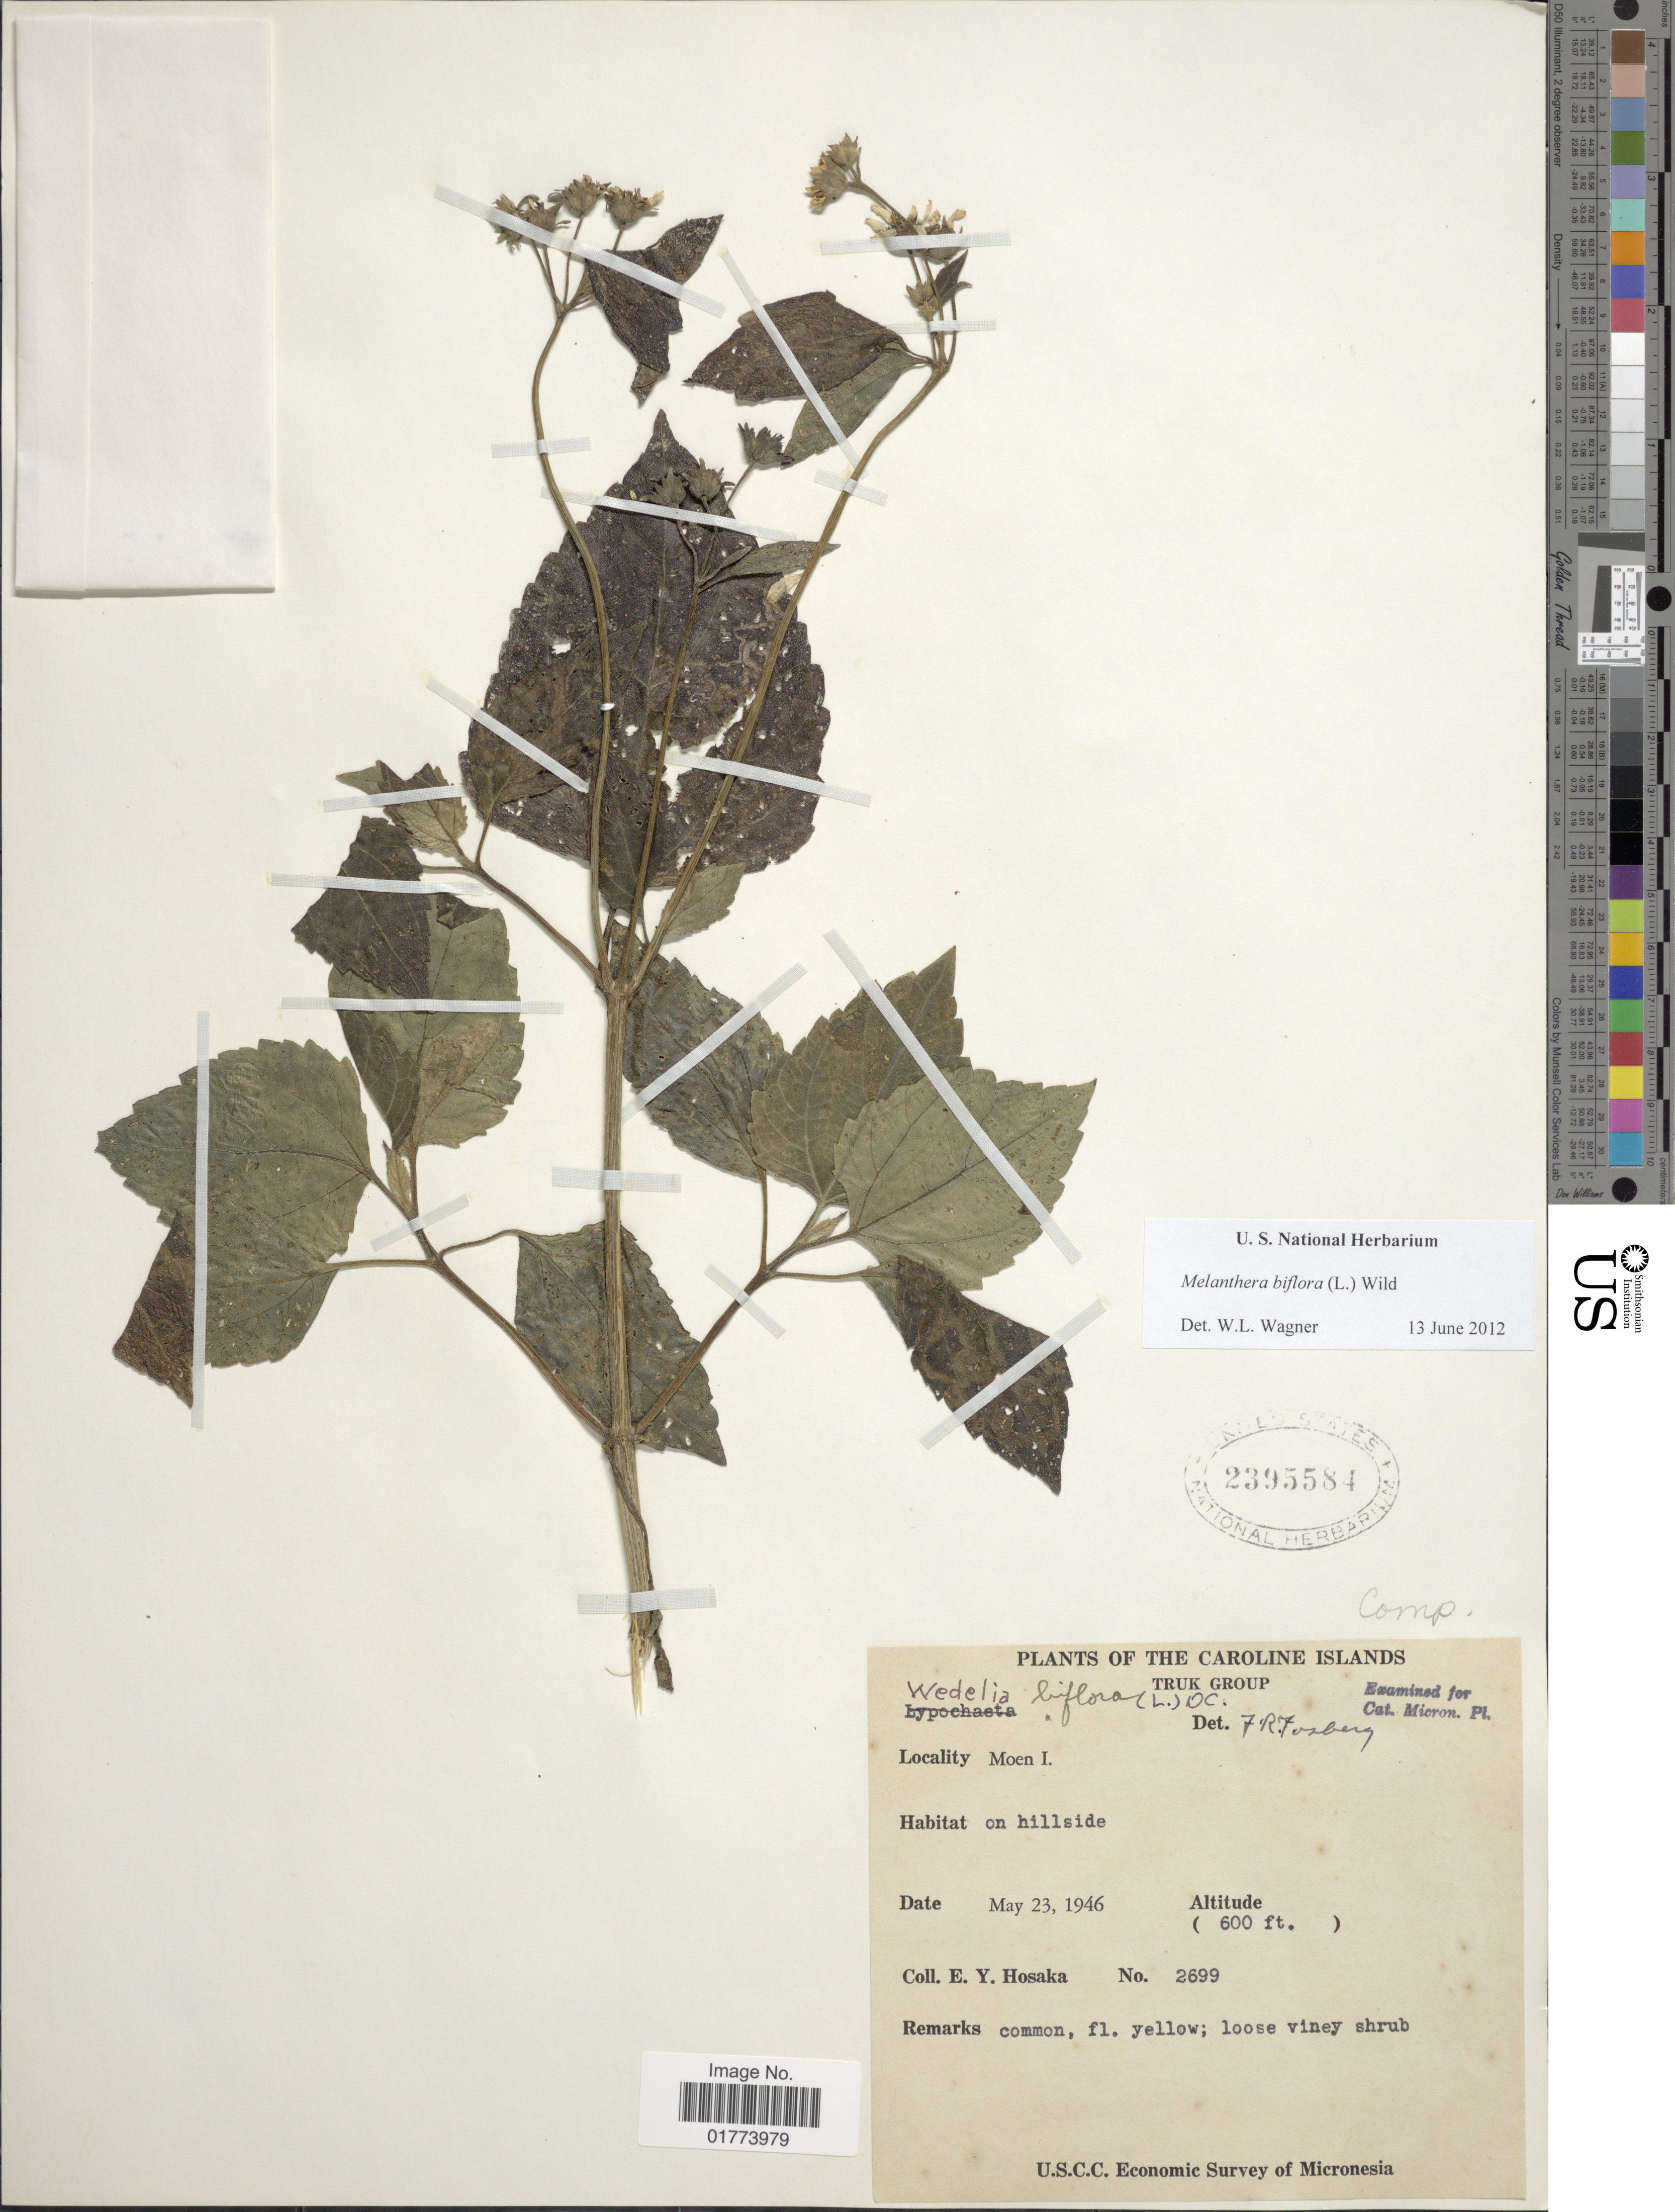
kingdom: Plantae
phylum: Tracheophyta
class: Magnoliopsida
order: Asterales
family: Asteraceae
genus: Wollastonia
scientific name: Wollastonia biflora var. biflora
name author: (L.) DC.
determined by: Wagner, W. L., (BOT), Smithsonian Institution - National Museum of Natural History (UNITED STATES)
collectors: E. Y. Hosaka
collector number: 2699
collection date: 1946-05-23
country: Micronesia, Federated States of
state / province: Truk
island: Moen [Wono]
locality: Caroline Islands, Moen I.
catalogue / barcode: US 2395584